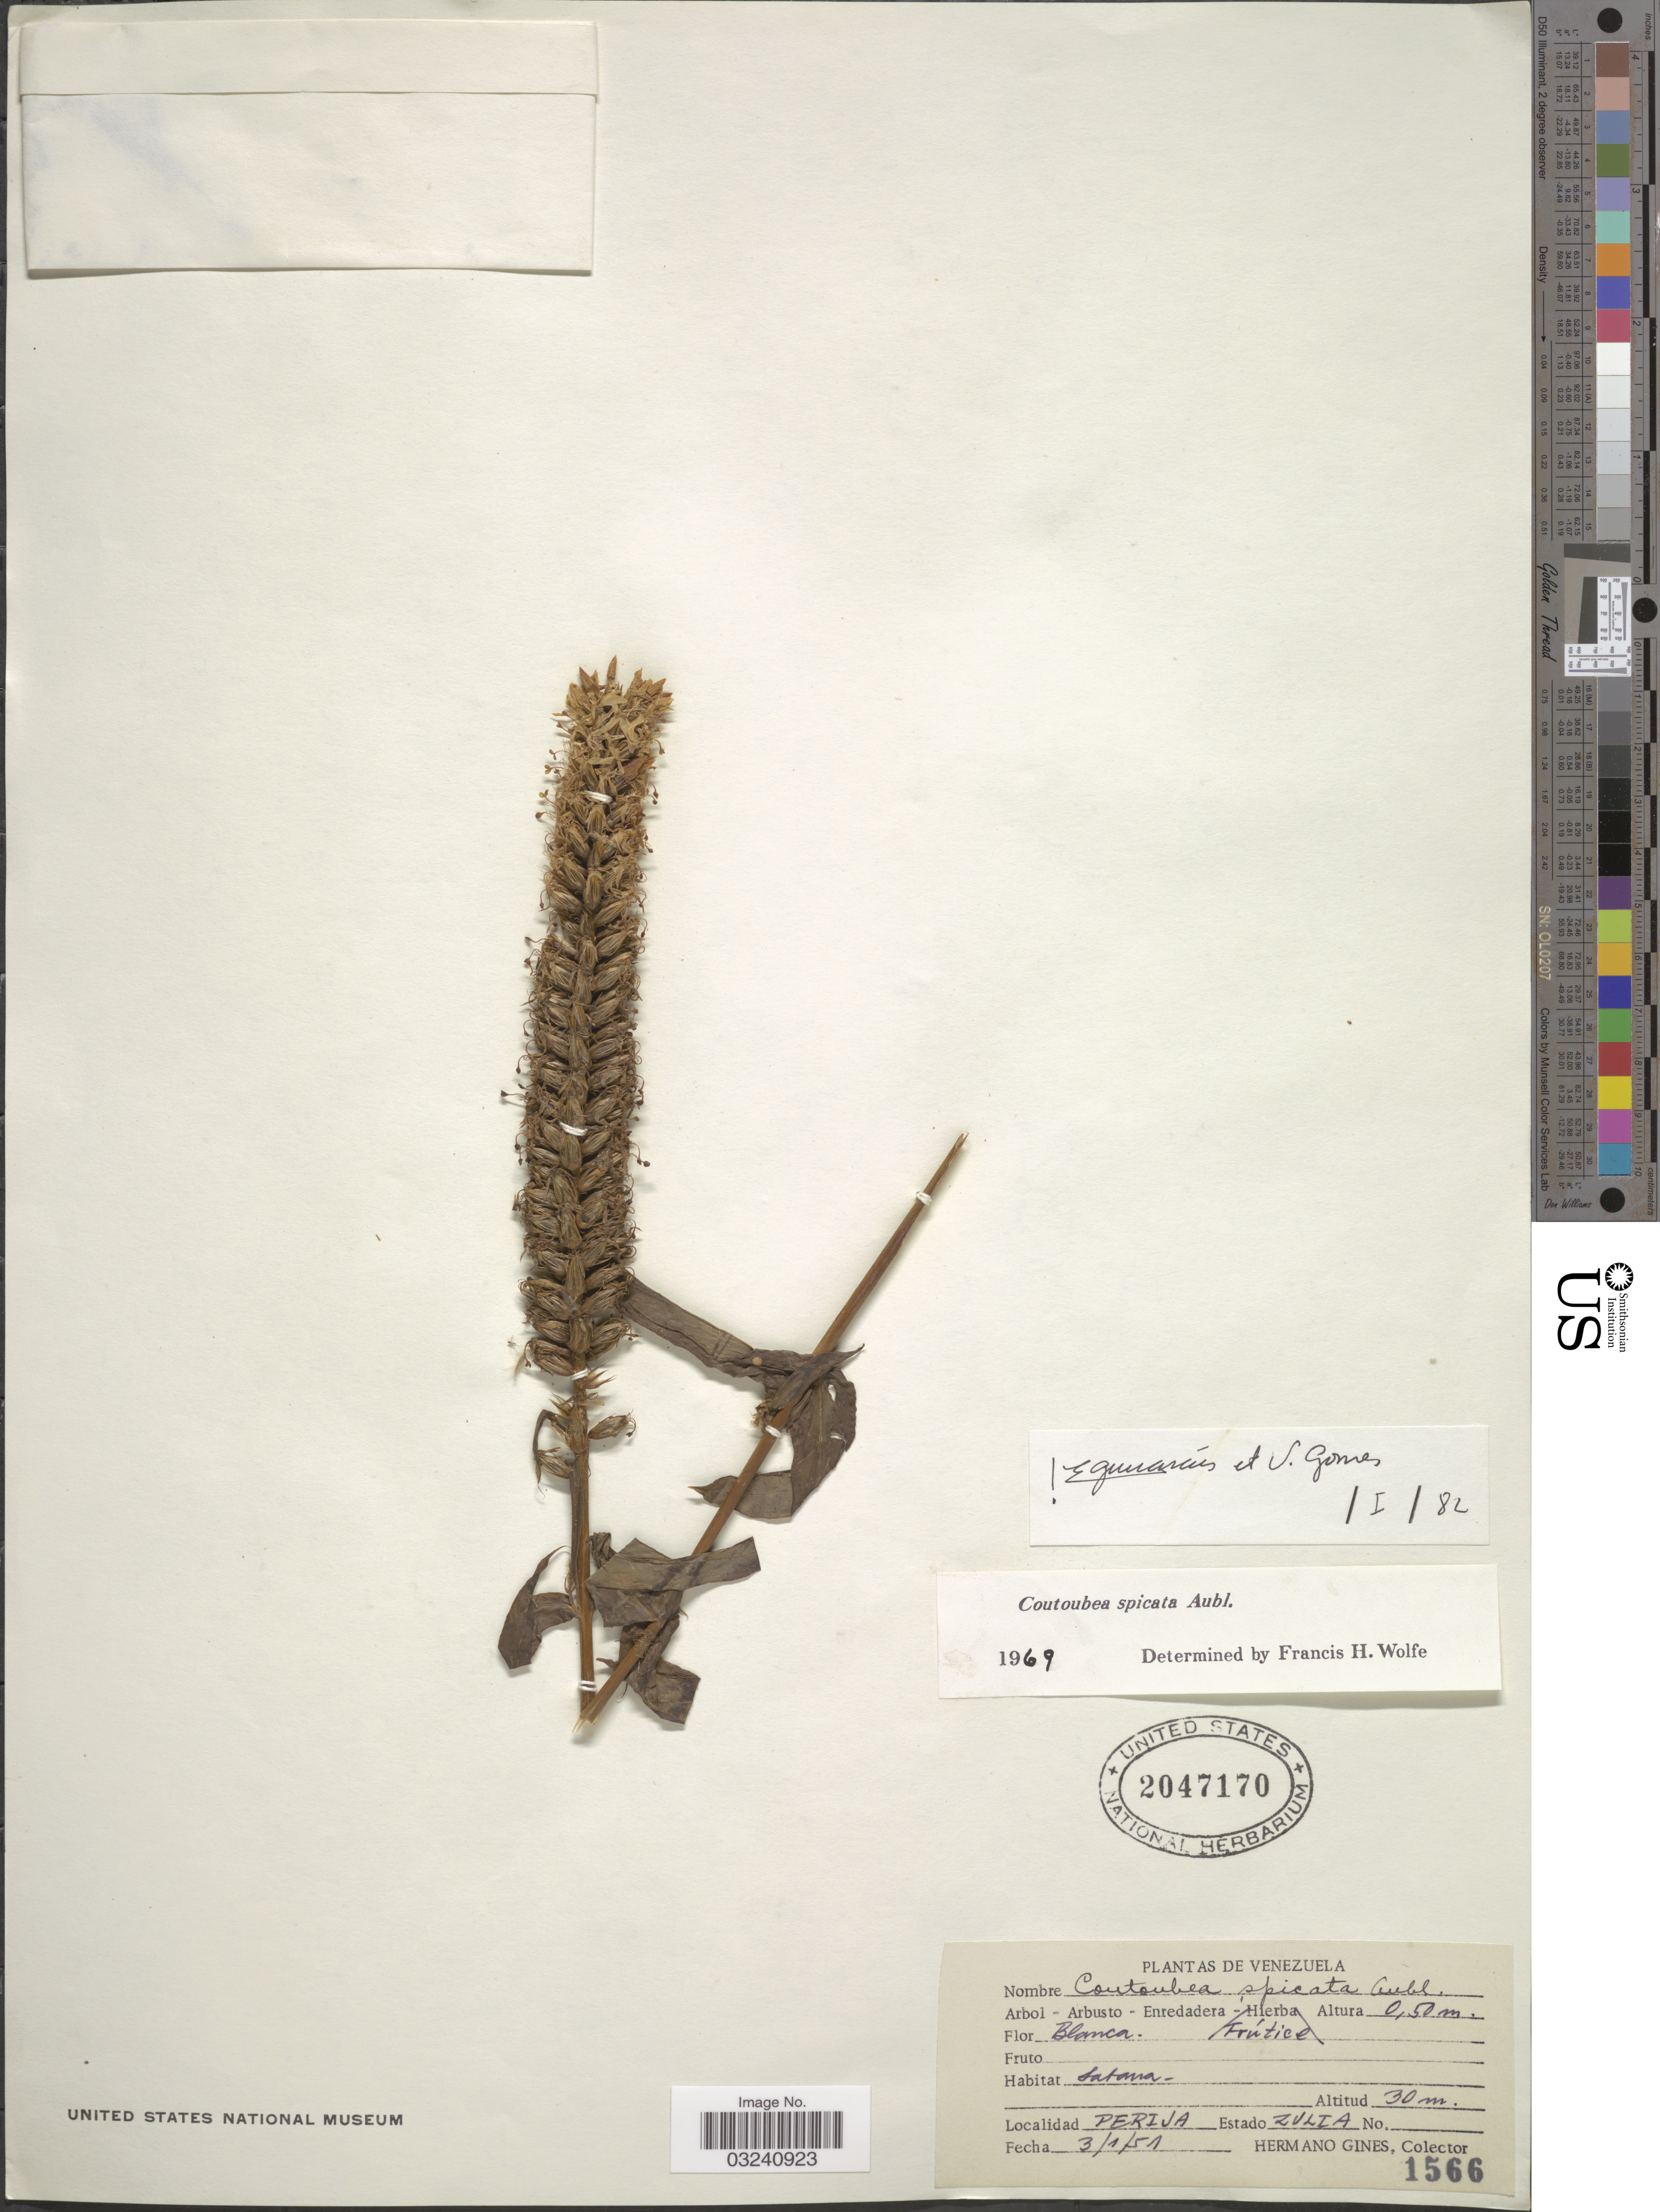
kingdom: Plantae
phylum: Tracheophyta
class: Magnoliopsida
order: Gentianales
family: Gentianaceae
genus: Coutoubea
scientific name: Coutoubea spicata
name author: Aubl.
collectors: Bro. Gines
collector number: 1566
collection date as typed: Transcribed d/m/y: 3/1/51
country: Venezuela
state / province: Zulia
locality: Perija.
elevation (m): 30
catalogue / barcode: US 2047170